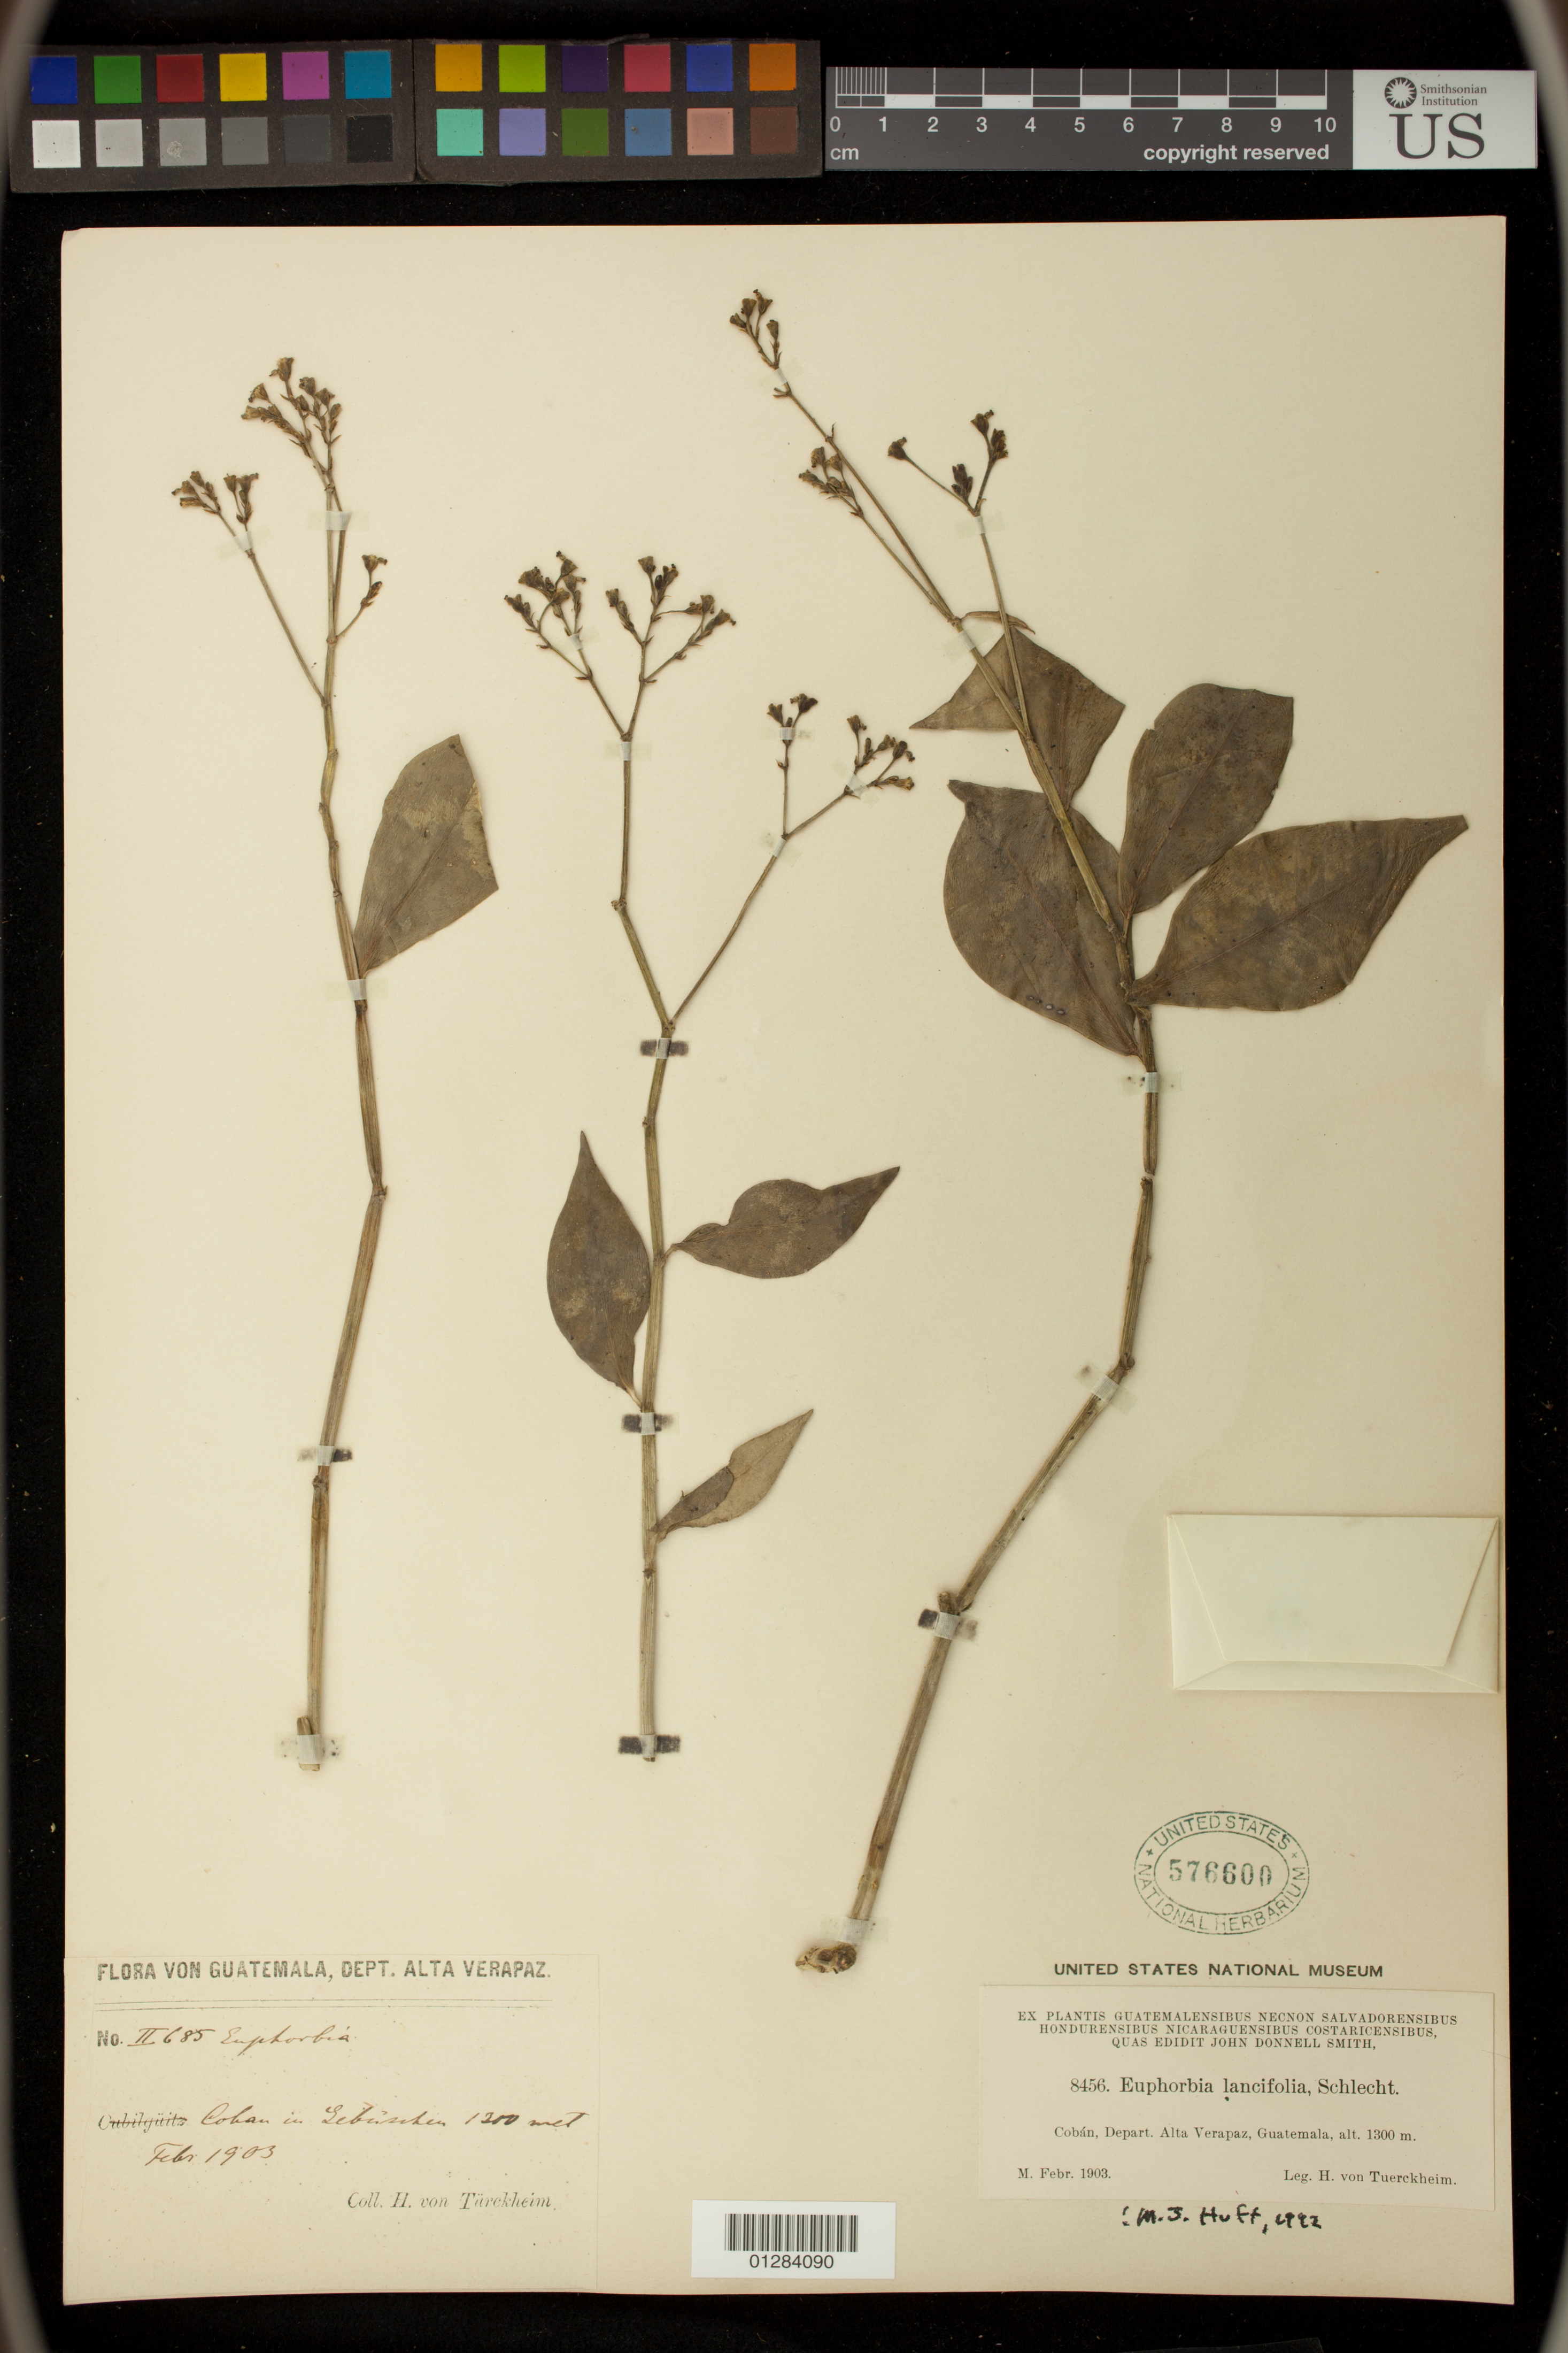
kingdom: Plantae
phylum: Tracheophyta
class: Magnoliopsida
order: Malpighiales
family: Euphorbiaceae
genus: Euphorbia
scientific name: Euphorbia lancifolia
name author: Schltdl.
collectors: H. von Tuerckheim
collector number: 8456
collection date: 1903-02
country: Guatemala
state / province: Alta Verapaz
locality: Coban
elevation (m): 1300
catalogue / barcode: US 576600